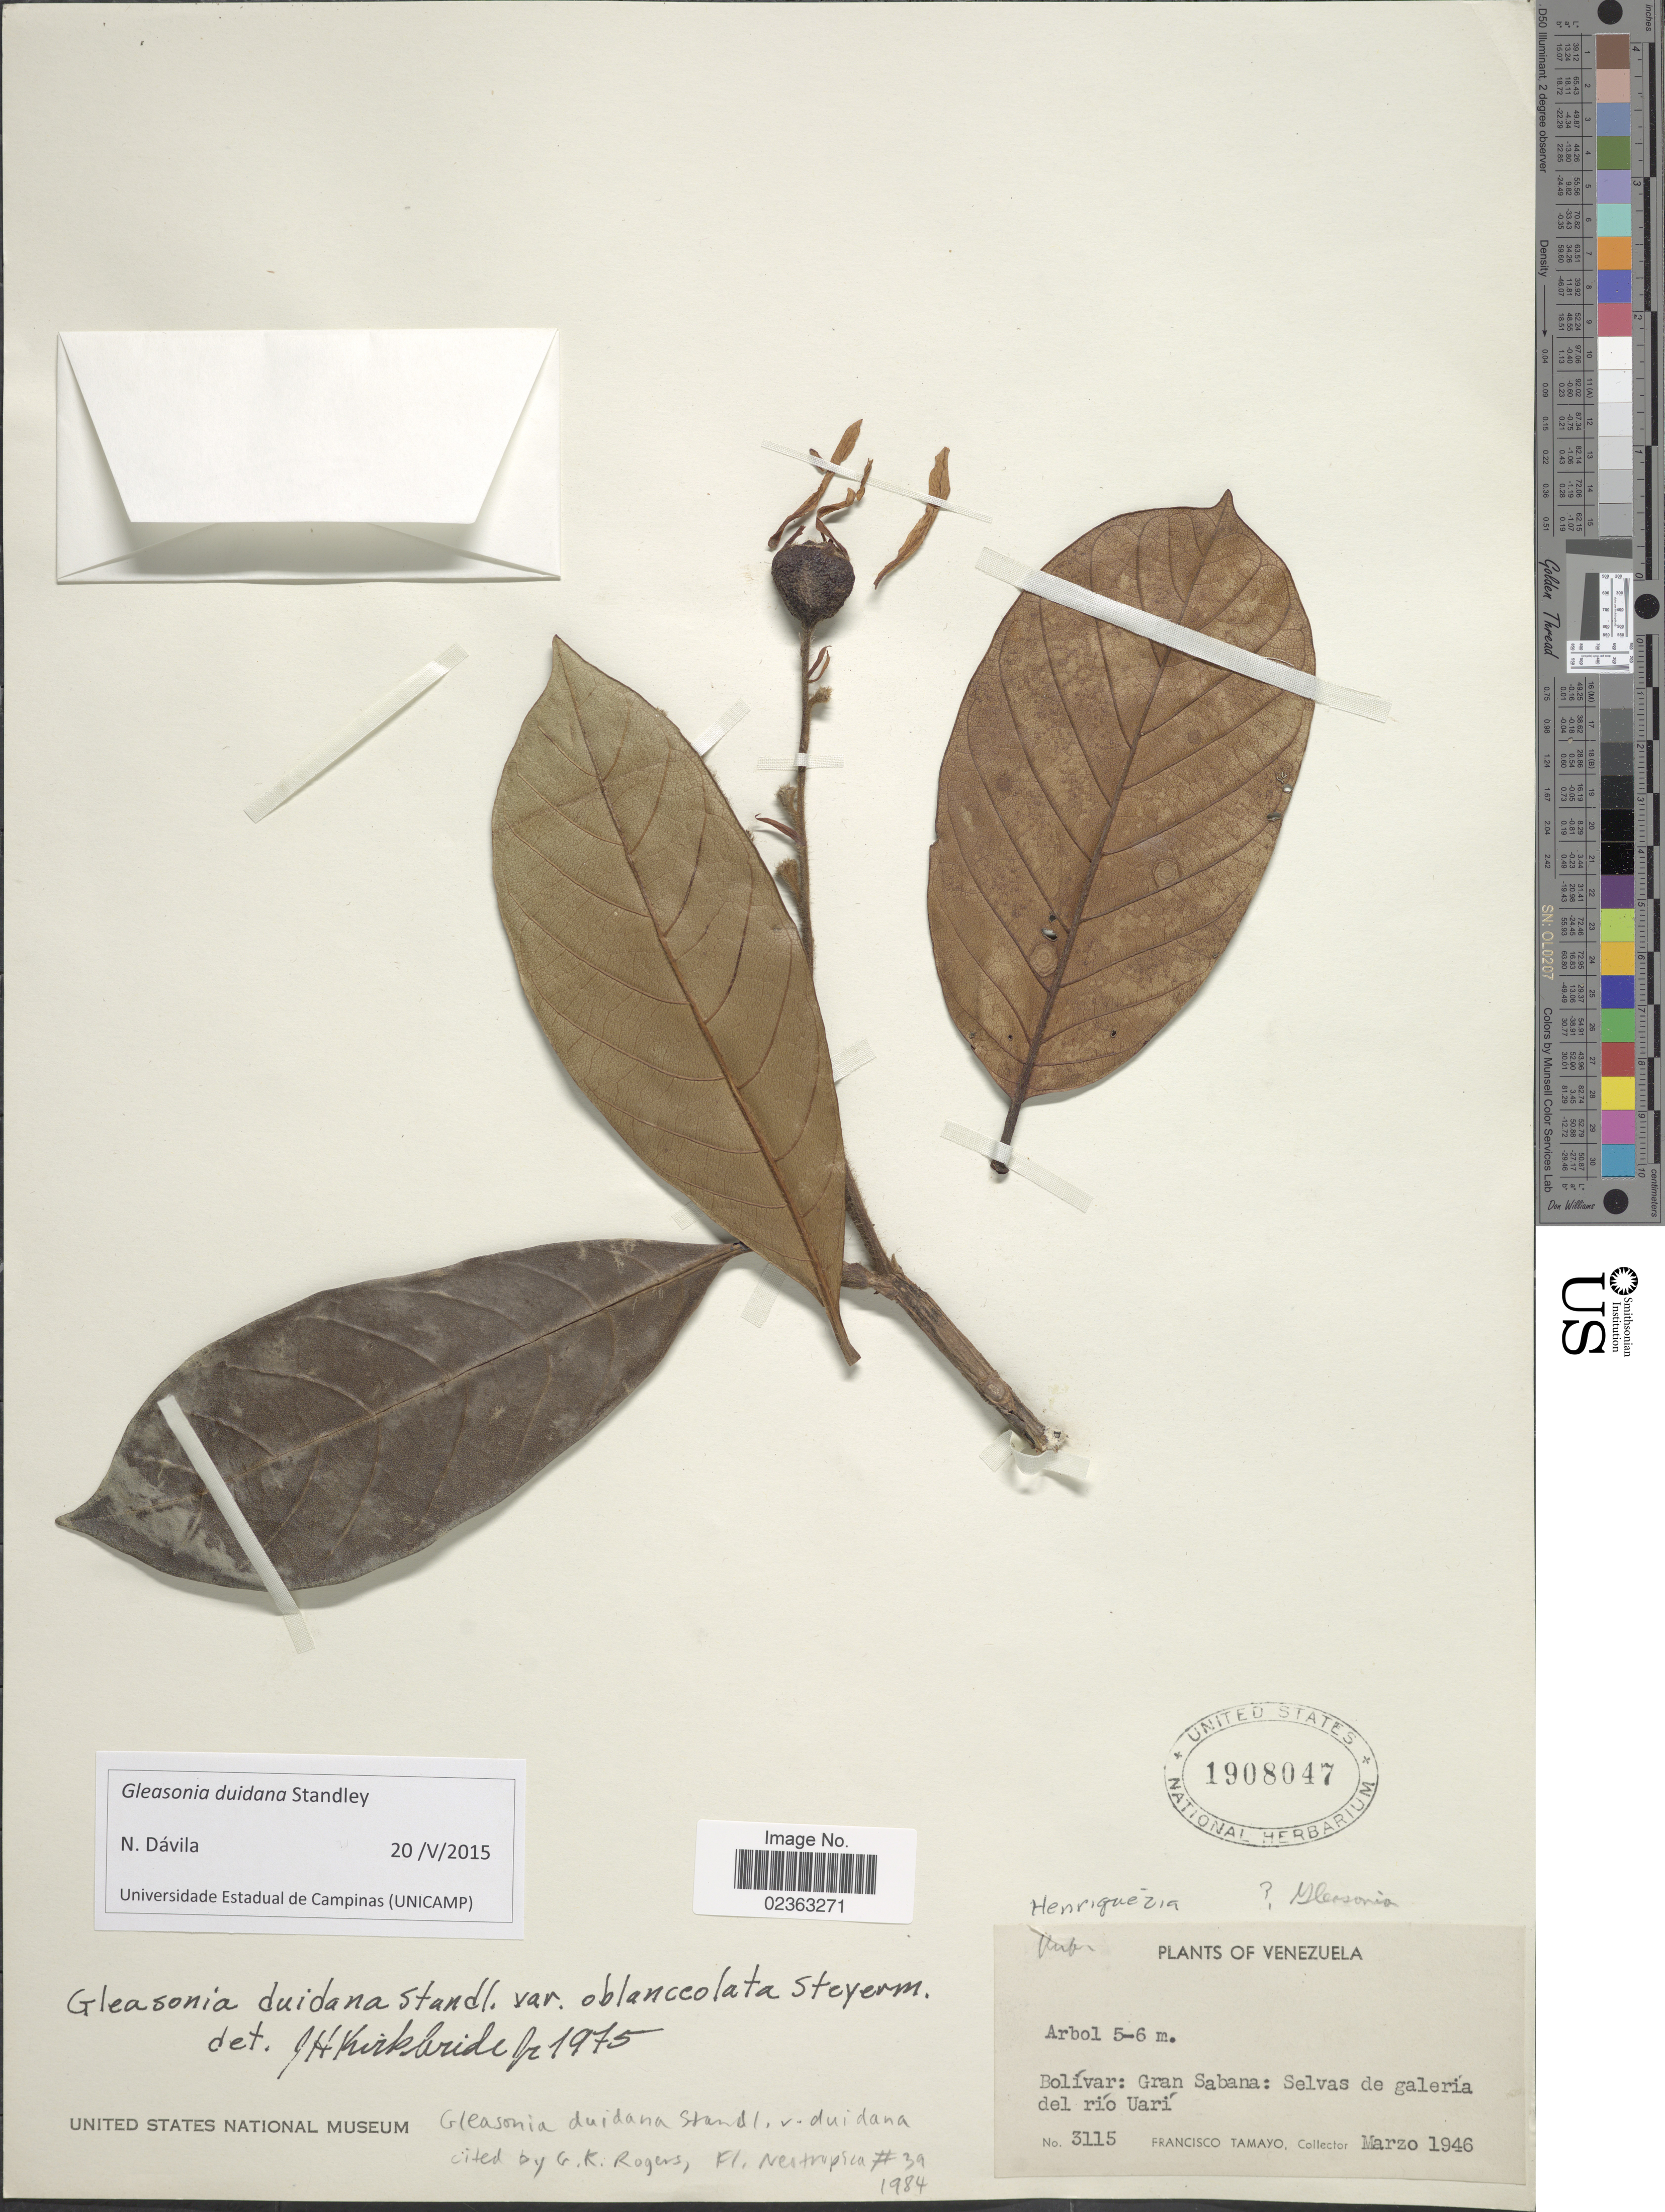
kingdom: Plantae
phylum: Tracheophyta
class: Magnoliopsida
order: Gentianales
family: Rubiaceae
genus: Gleasonia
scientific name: Gleasonia duidana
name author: Standl.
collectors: F. Tamayo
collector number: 3115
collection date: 1946-03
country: Venezuela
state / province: Bolivar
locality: Gran Sabana: Selvas de galeria del rio Uari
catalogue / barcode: US 1908047